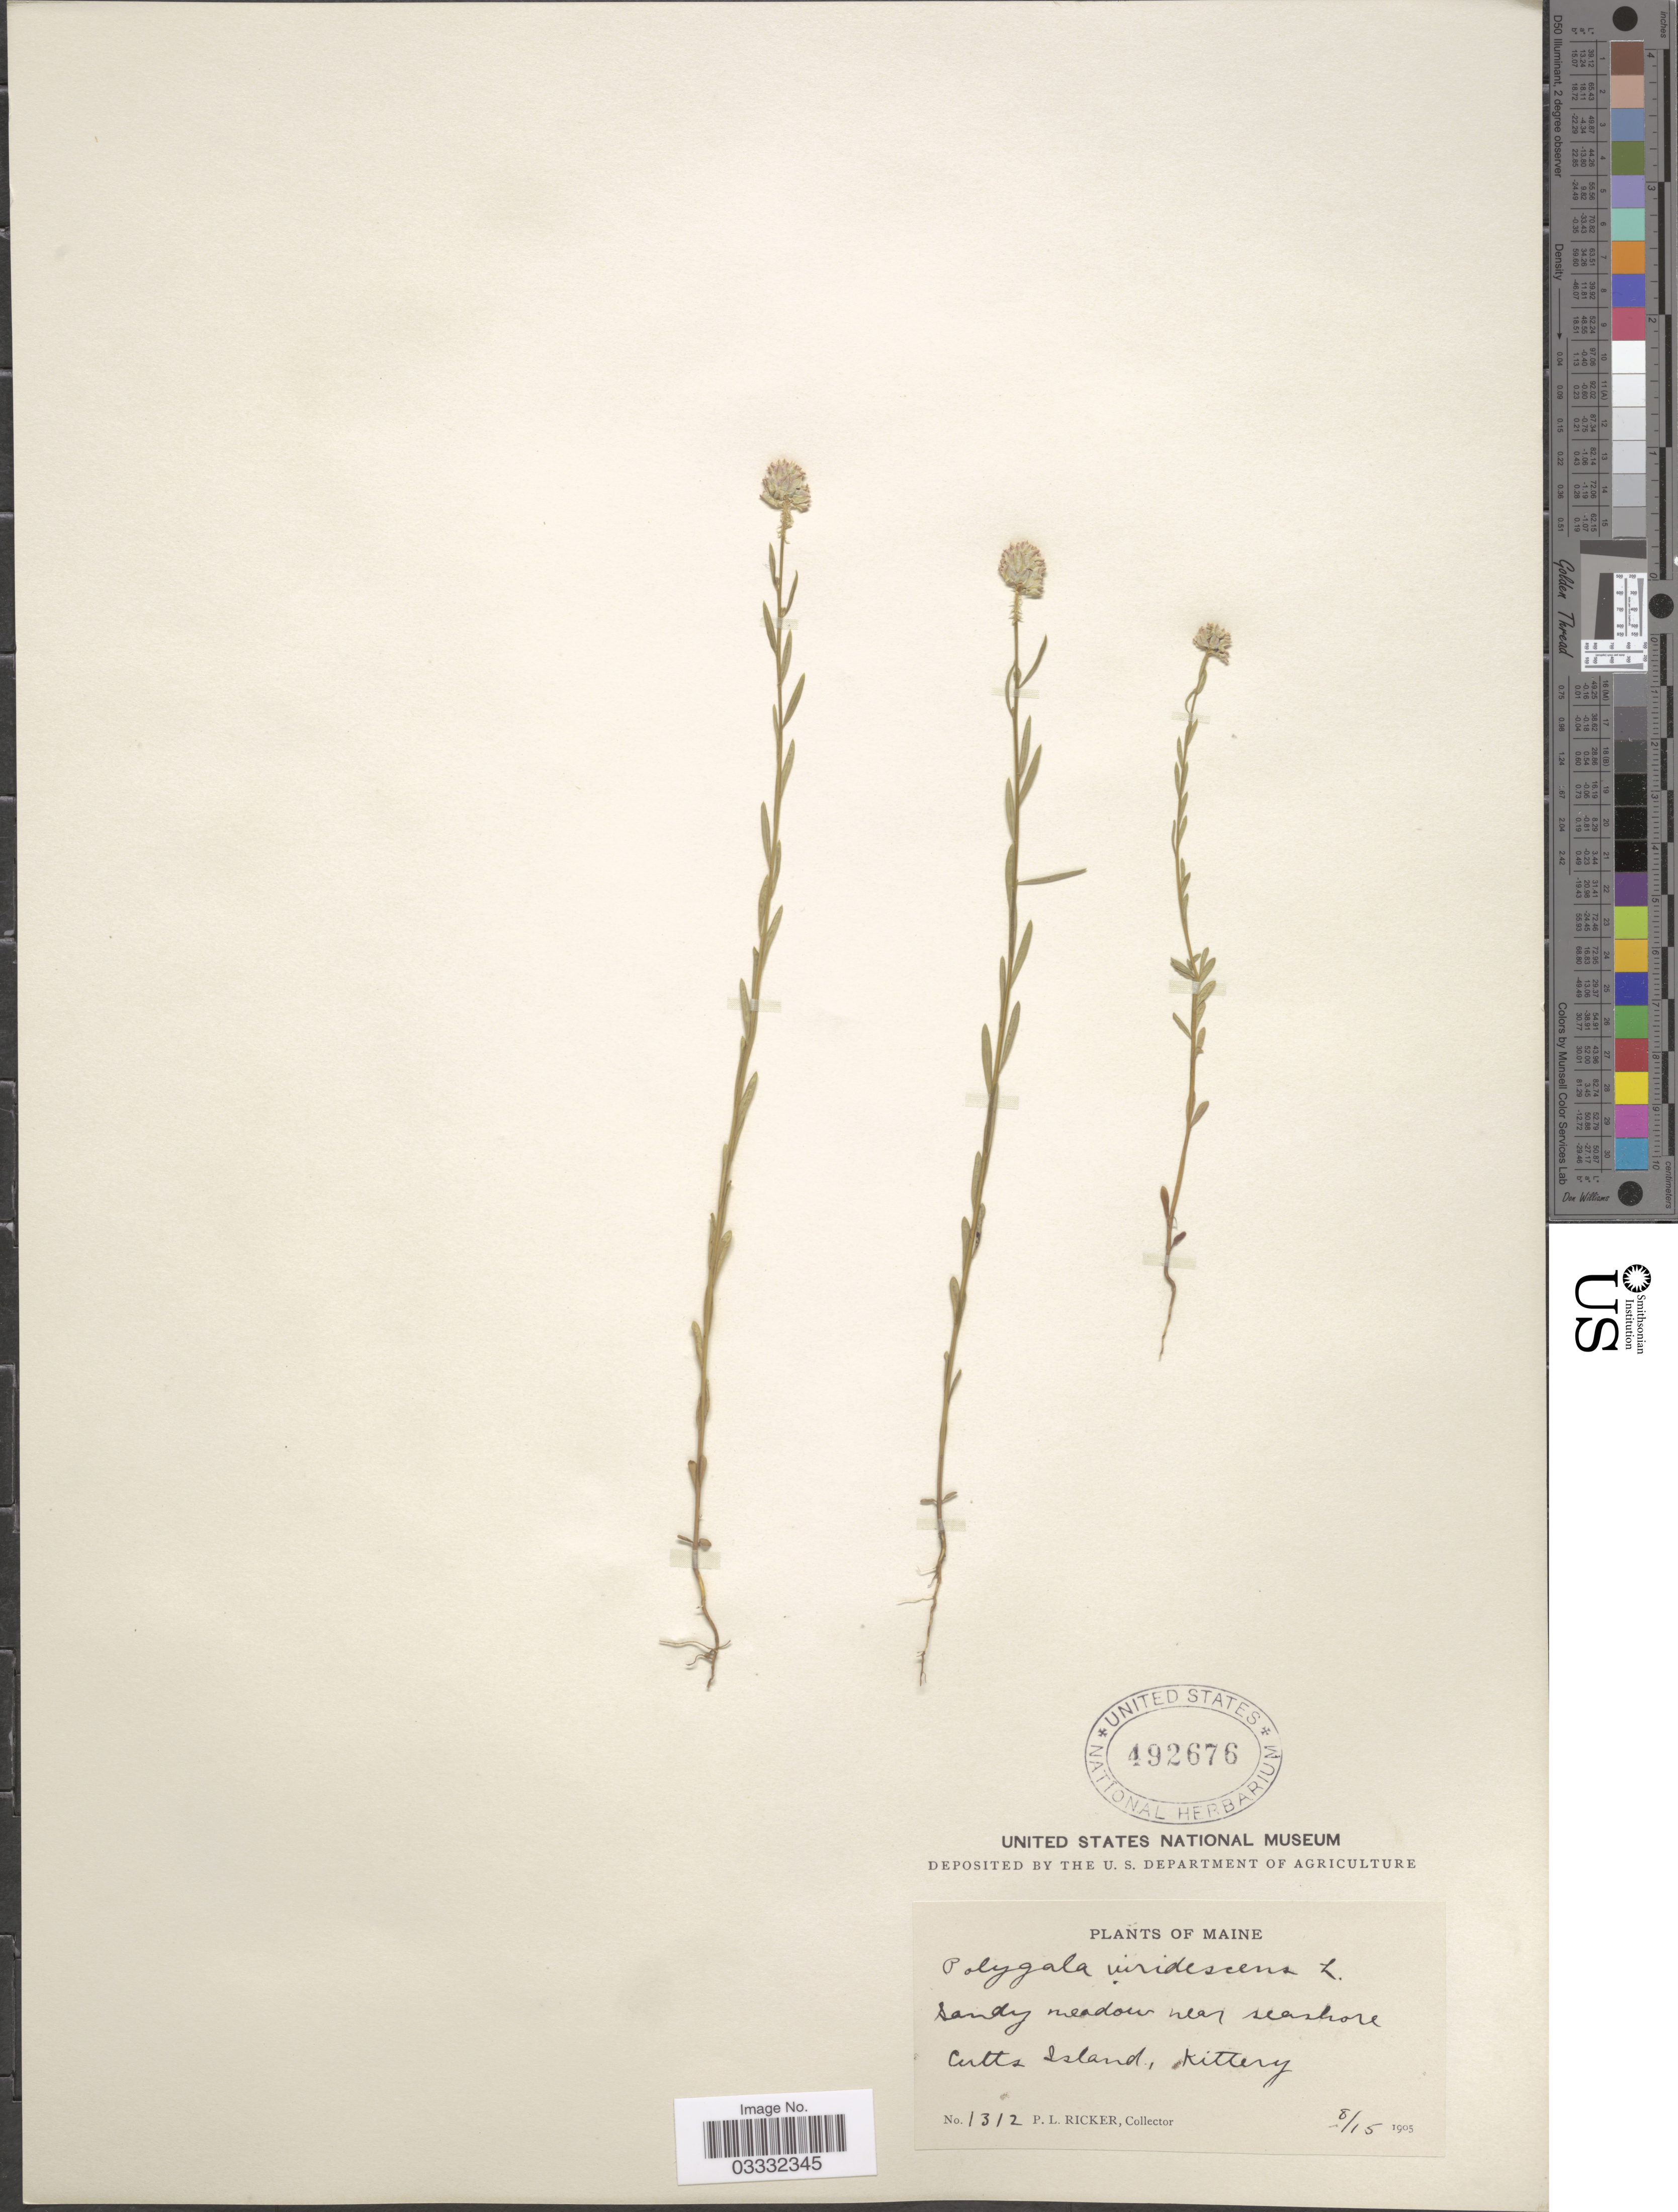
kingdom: Plantae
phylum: Tracheophyta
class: Magnoliopsida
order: Fabales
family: Polygalaceae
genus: Polygala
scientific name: Polygala sanguinea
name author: L.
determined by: Strong, Mark T., (BOT), Smithsonian Institution - National Museum of Natural History (UNITED STATES)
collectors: P. Ricker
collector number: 1312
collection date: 1905-08-15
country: United States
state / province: Maine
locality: Sandy meadow near seashore. Cutts Island, Kittery.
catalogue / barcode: US 492676